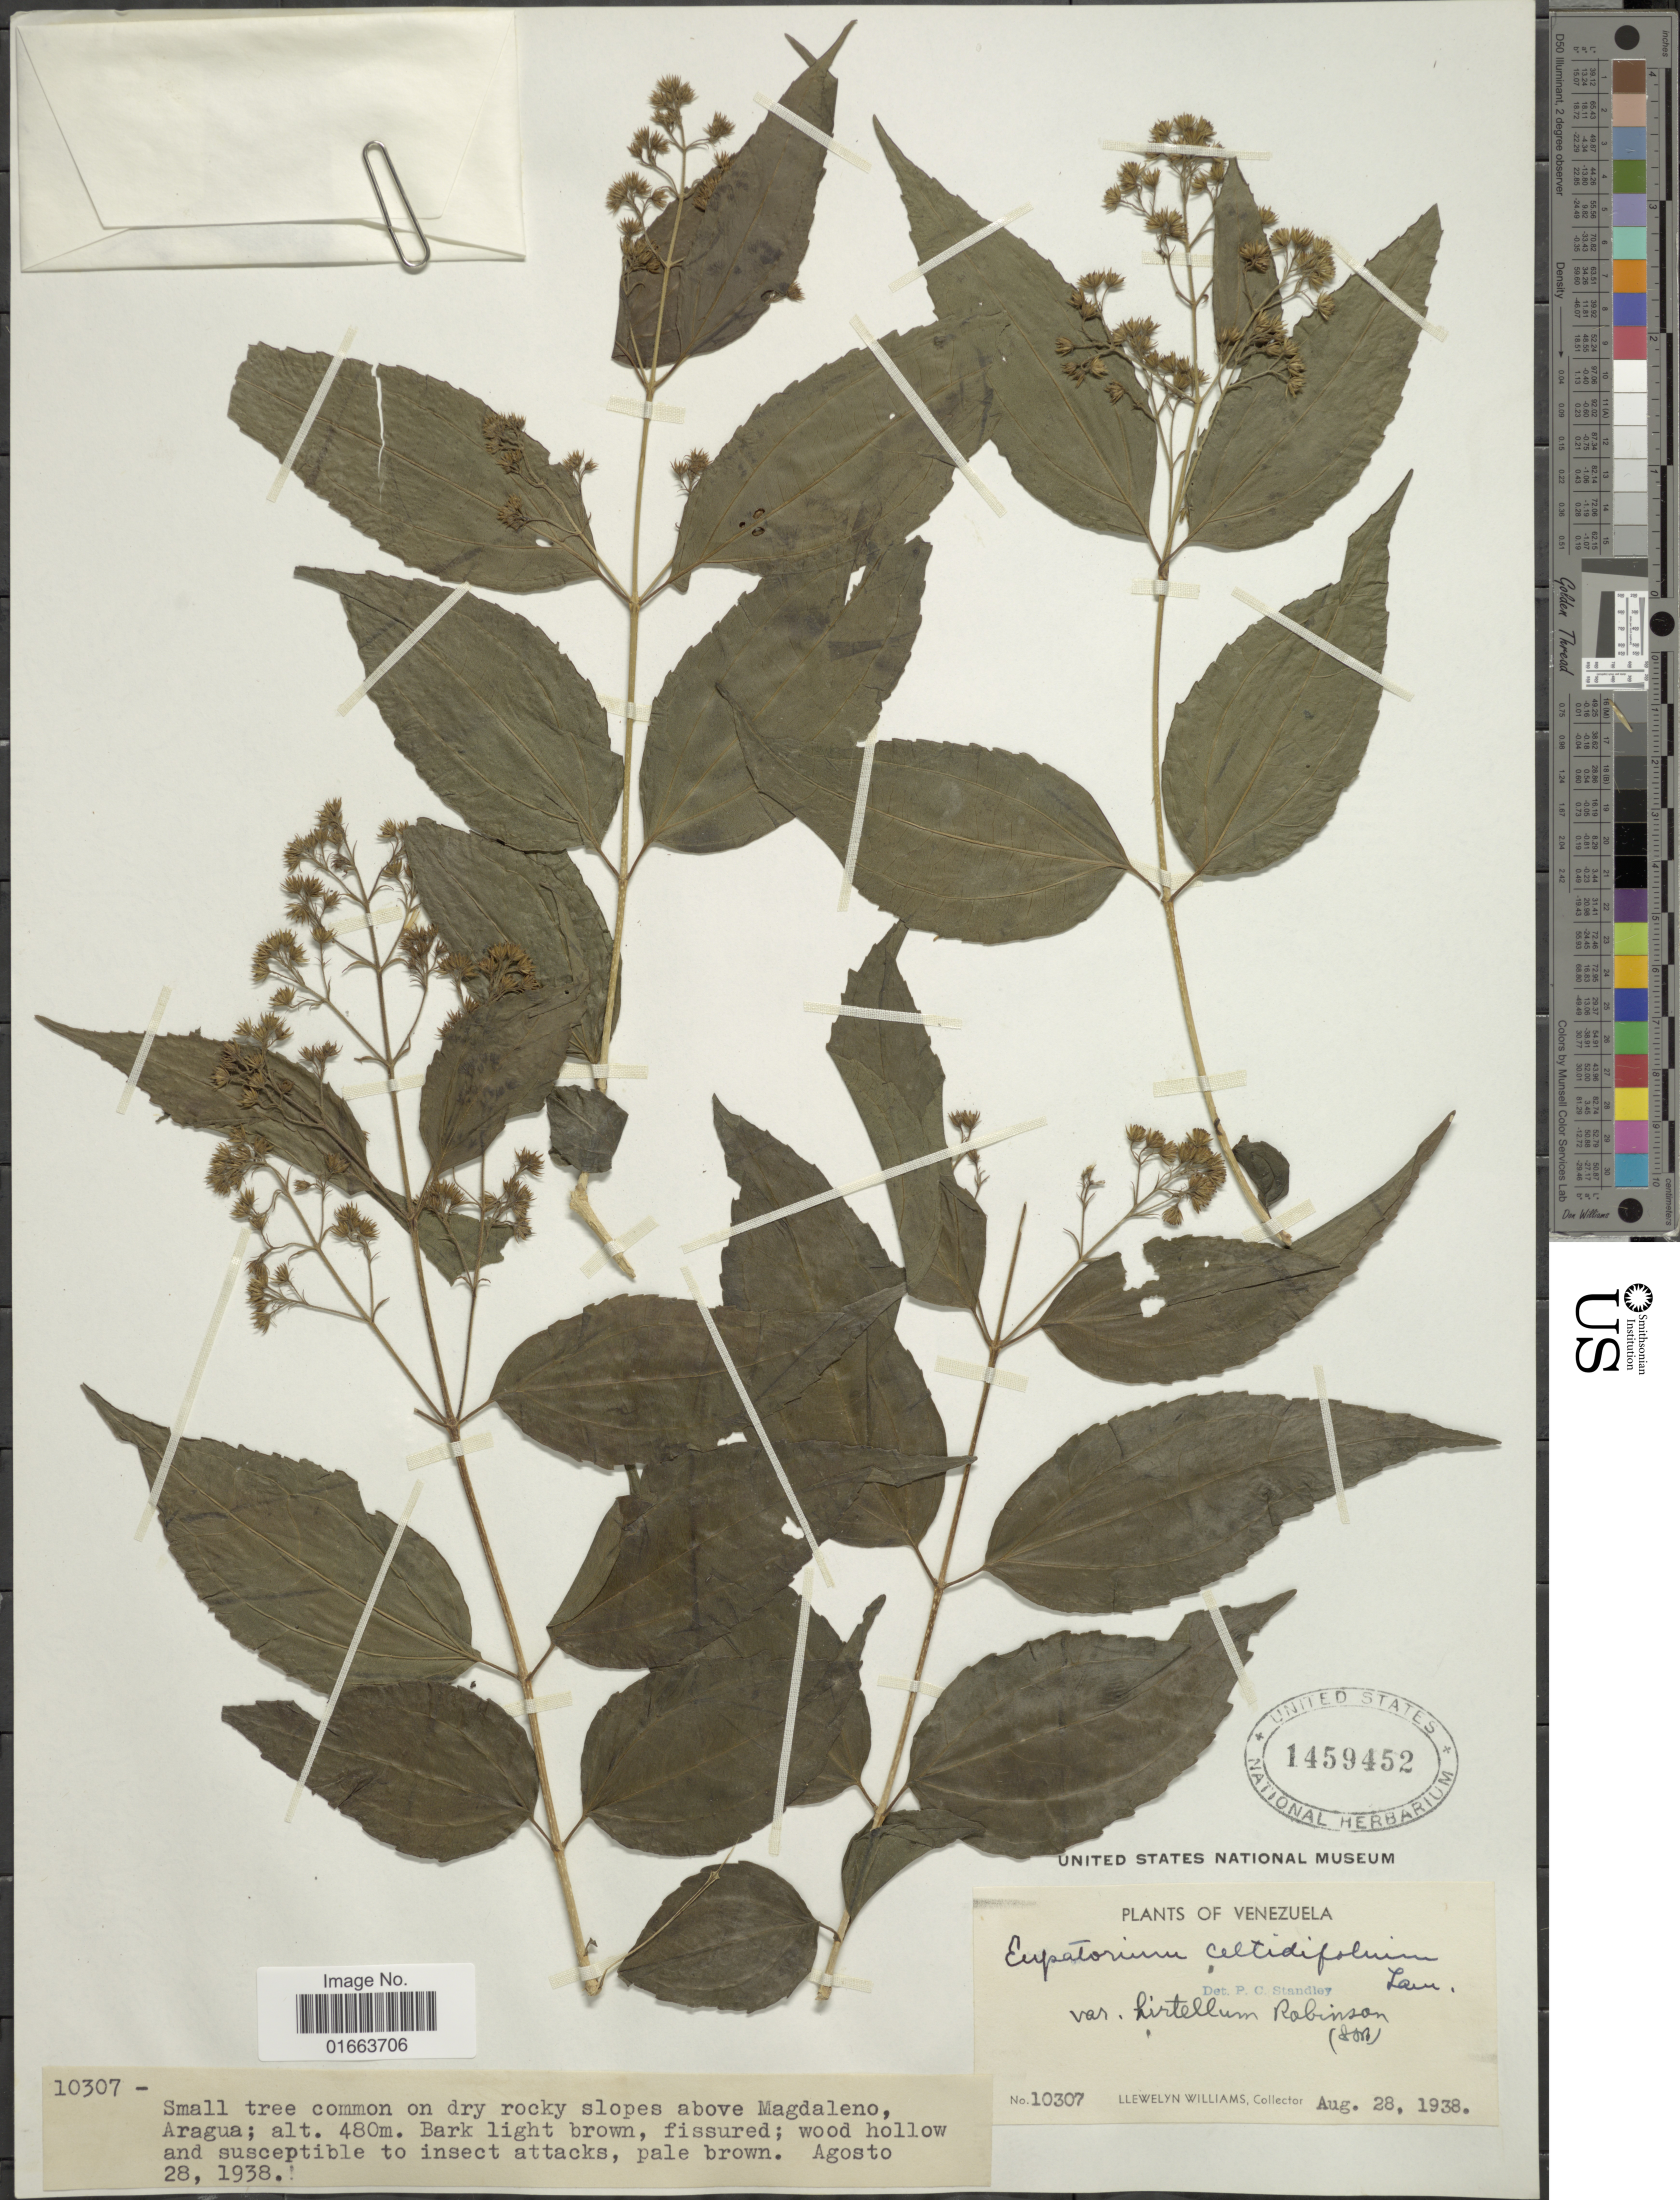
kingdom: Plantae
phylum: Tracheophyta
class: Magnoliopsida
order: Asterales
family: Asteraceae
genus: Koanophyllon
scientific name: Koanophyllon celtidifolium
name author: (Lam.) R.M. King & H. Rob.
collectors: Ll. Williams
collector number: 10307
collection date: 1938-08-28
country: Venezuela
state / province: Aragua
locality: Small tree common on dry rocky slopes above Magdaleno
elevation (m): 480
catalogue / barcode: US 1459452